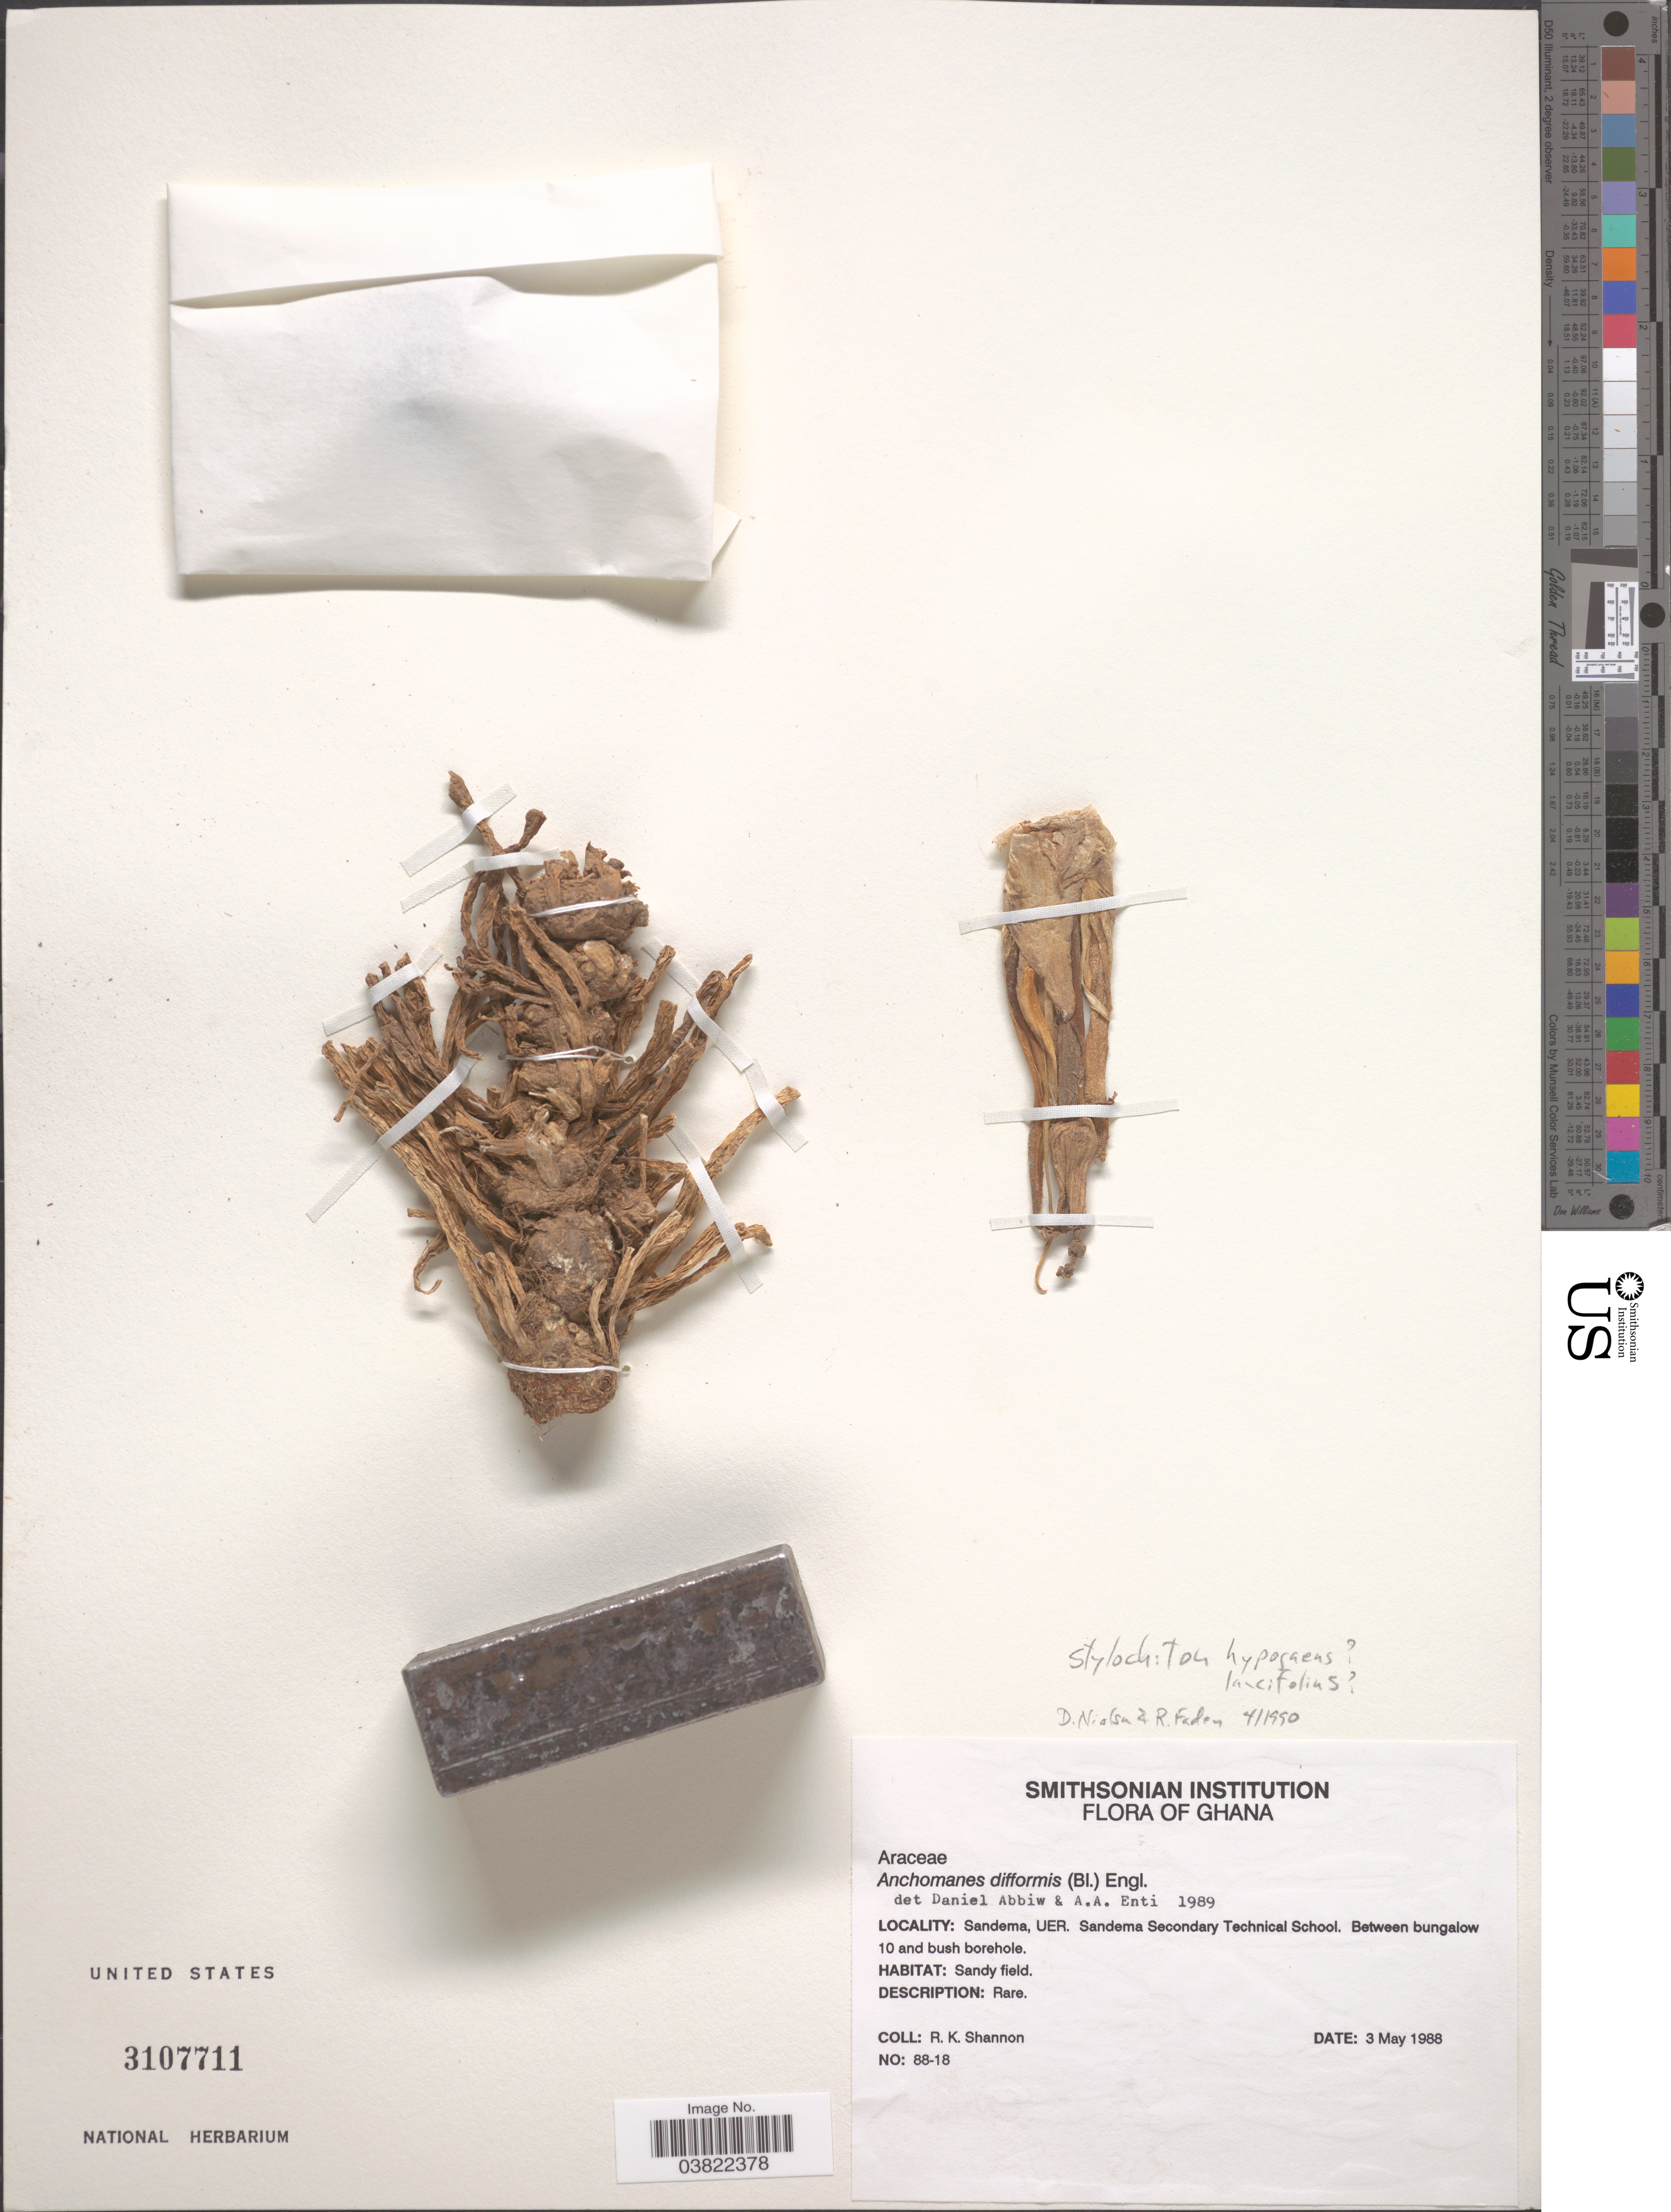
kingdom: Plantae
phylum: Tracheophyta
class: Liliopsida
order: Alismatales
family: Araceae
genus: Stylochaeton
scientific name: Stylochaeton lancifolius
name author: Kotschy & Peyr.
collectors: R. Shannon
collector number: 88-18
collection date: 1988-05-03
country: Ghana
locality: Sandema, UER. Sandema Secondary Technical School. Between bungalow 10 and bush borehole.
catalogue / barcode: US 3107711